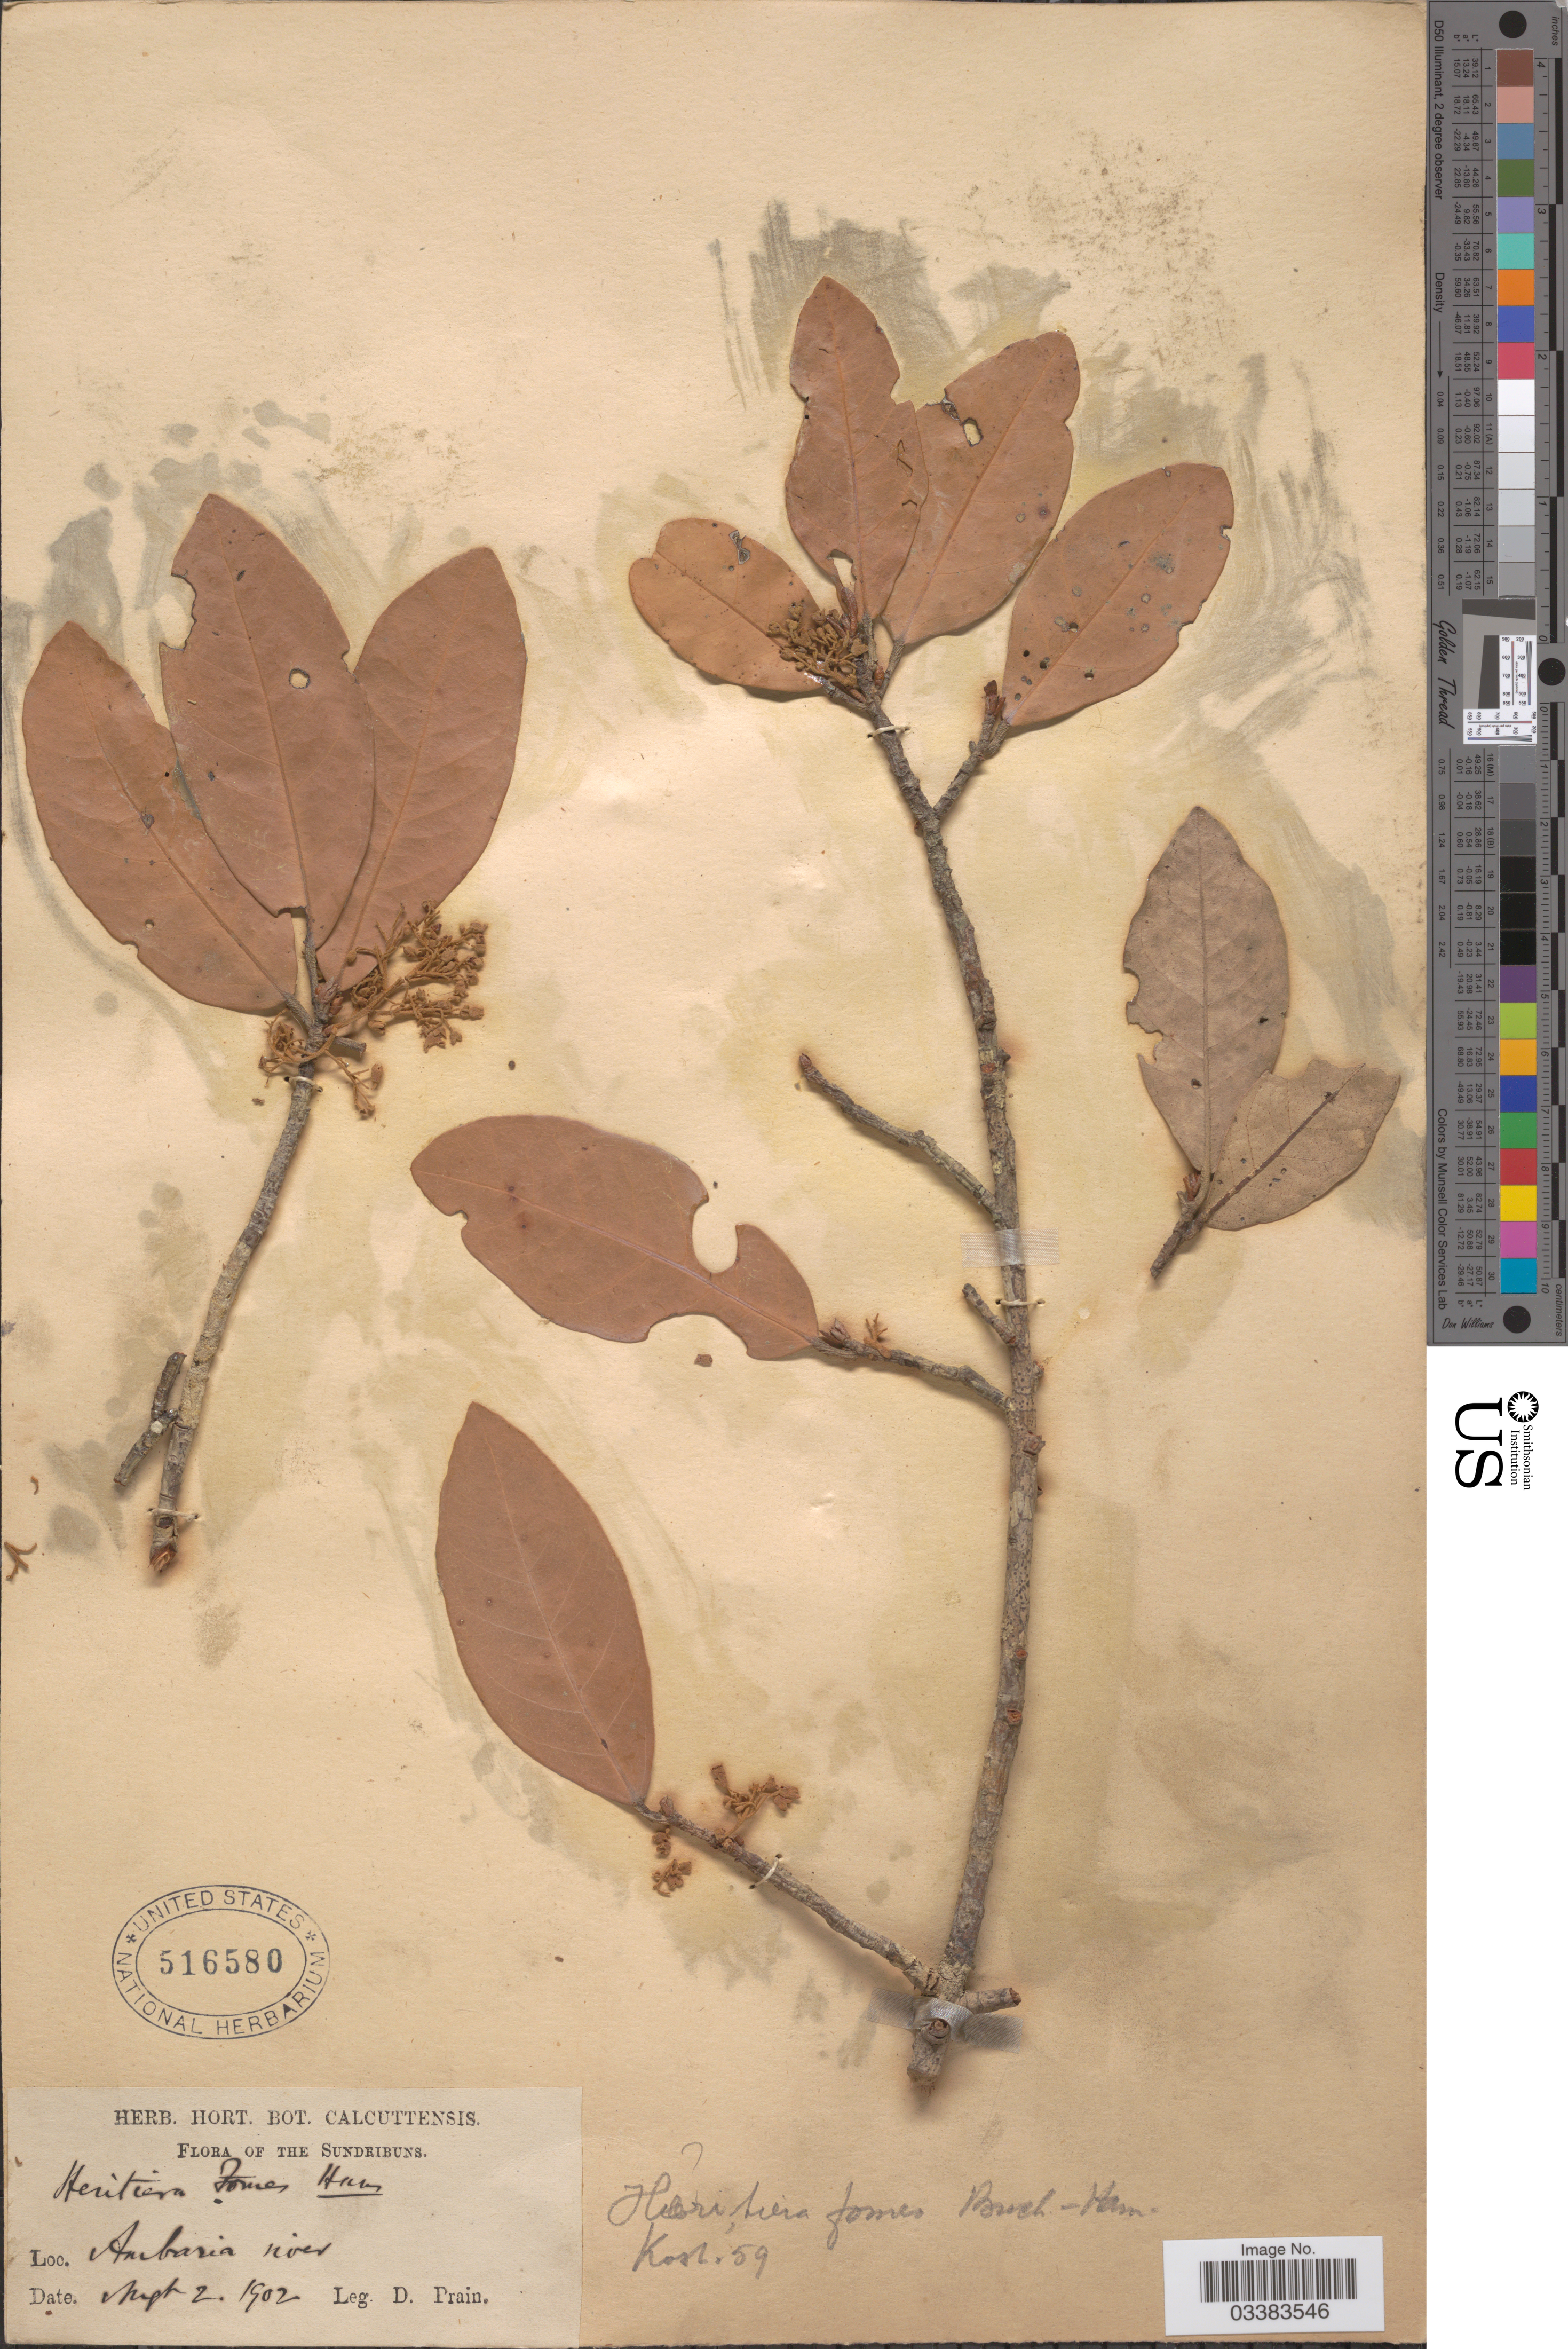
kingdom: Plantae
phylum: Tracheophyta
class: Magnoliopsida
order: Malvales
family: Malvaceae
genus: Heritiera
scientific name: Heritiera fomes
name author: Buch.-Ham.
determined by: Dorr, L. J., (BOT), Smithsonian Institution - National Museum of Natural History (UNITED STATES)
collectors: D. Prain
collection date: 1902-09-02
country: India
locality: Sundribuns. Ambaria river.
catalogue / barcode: US 516580